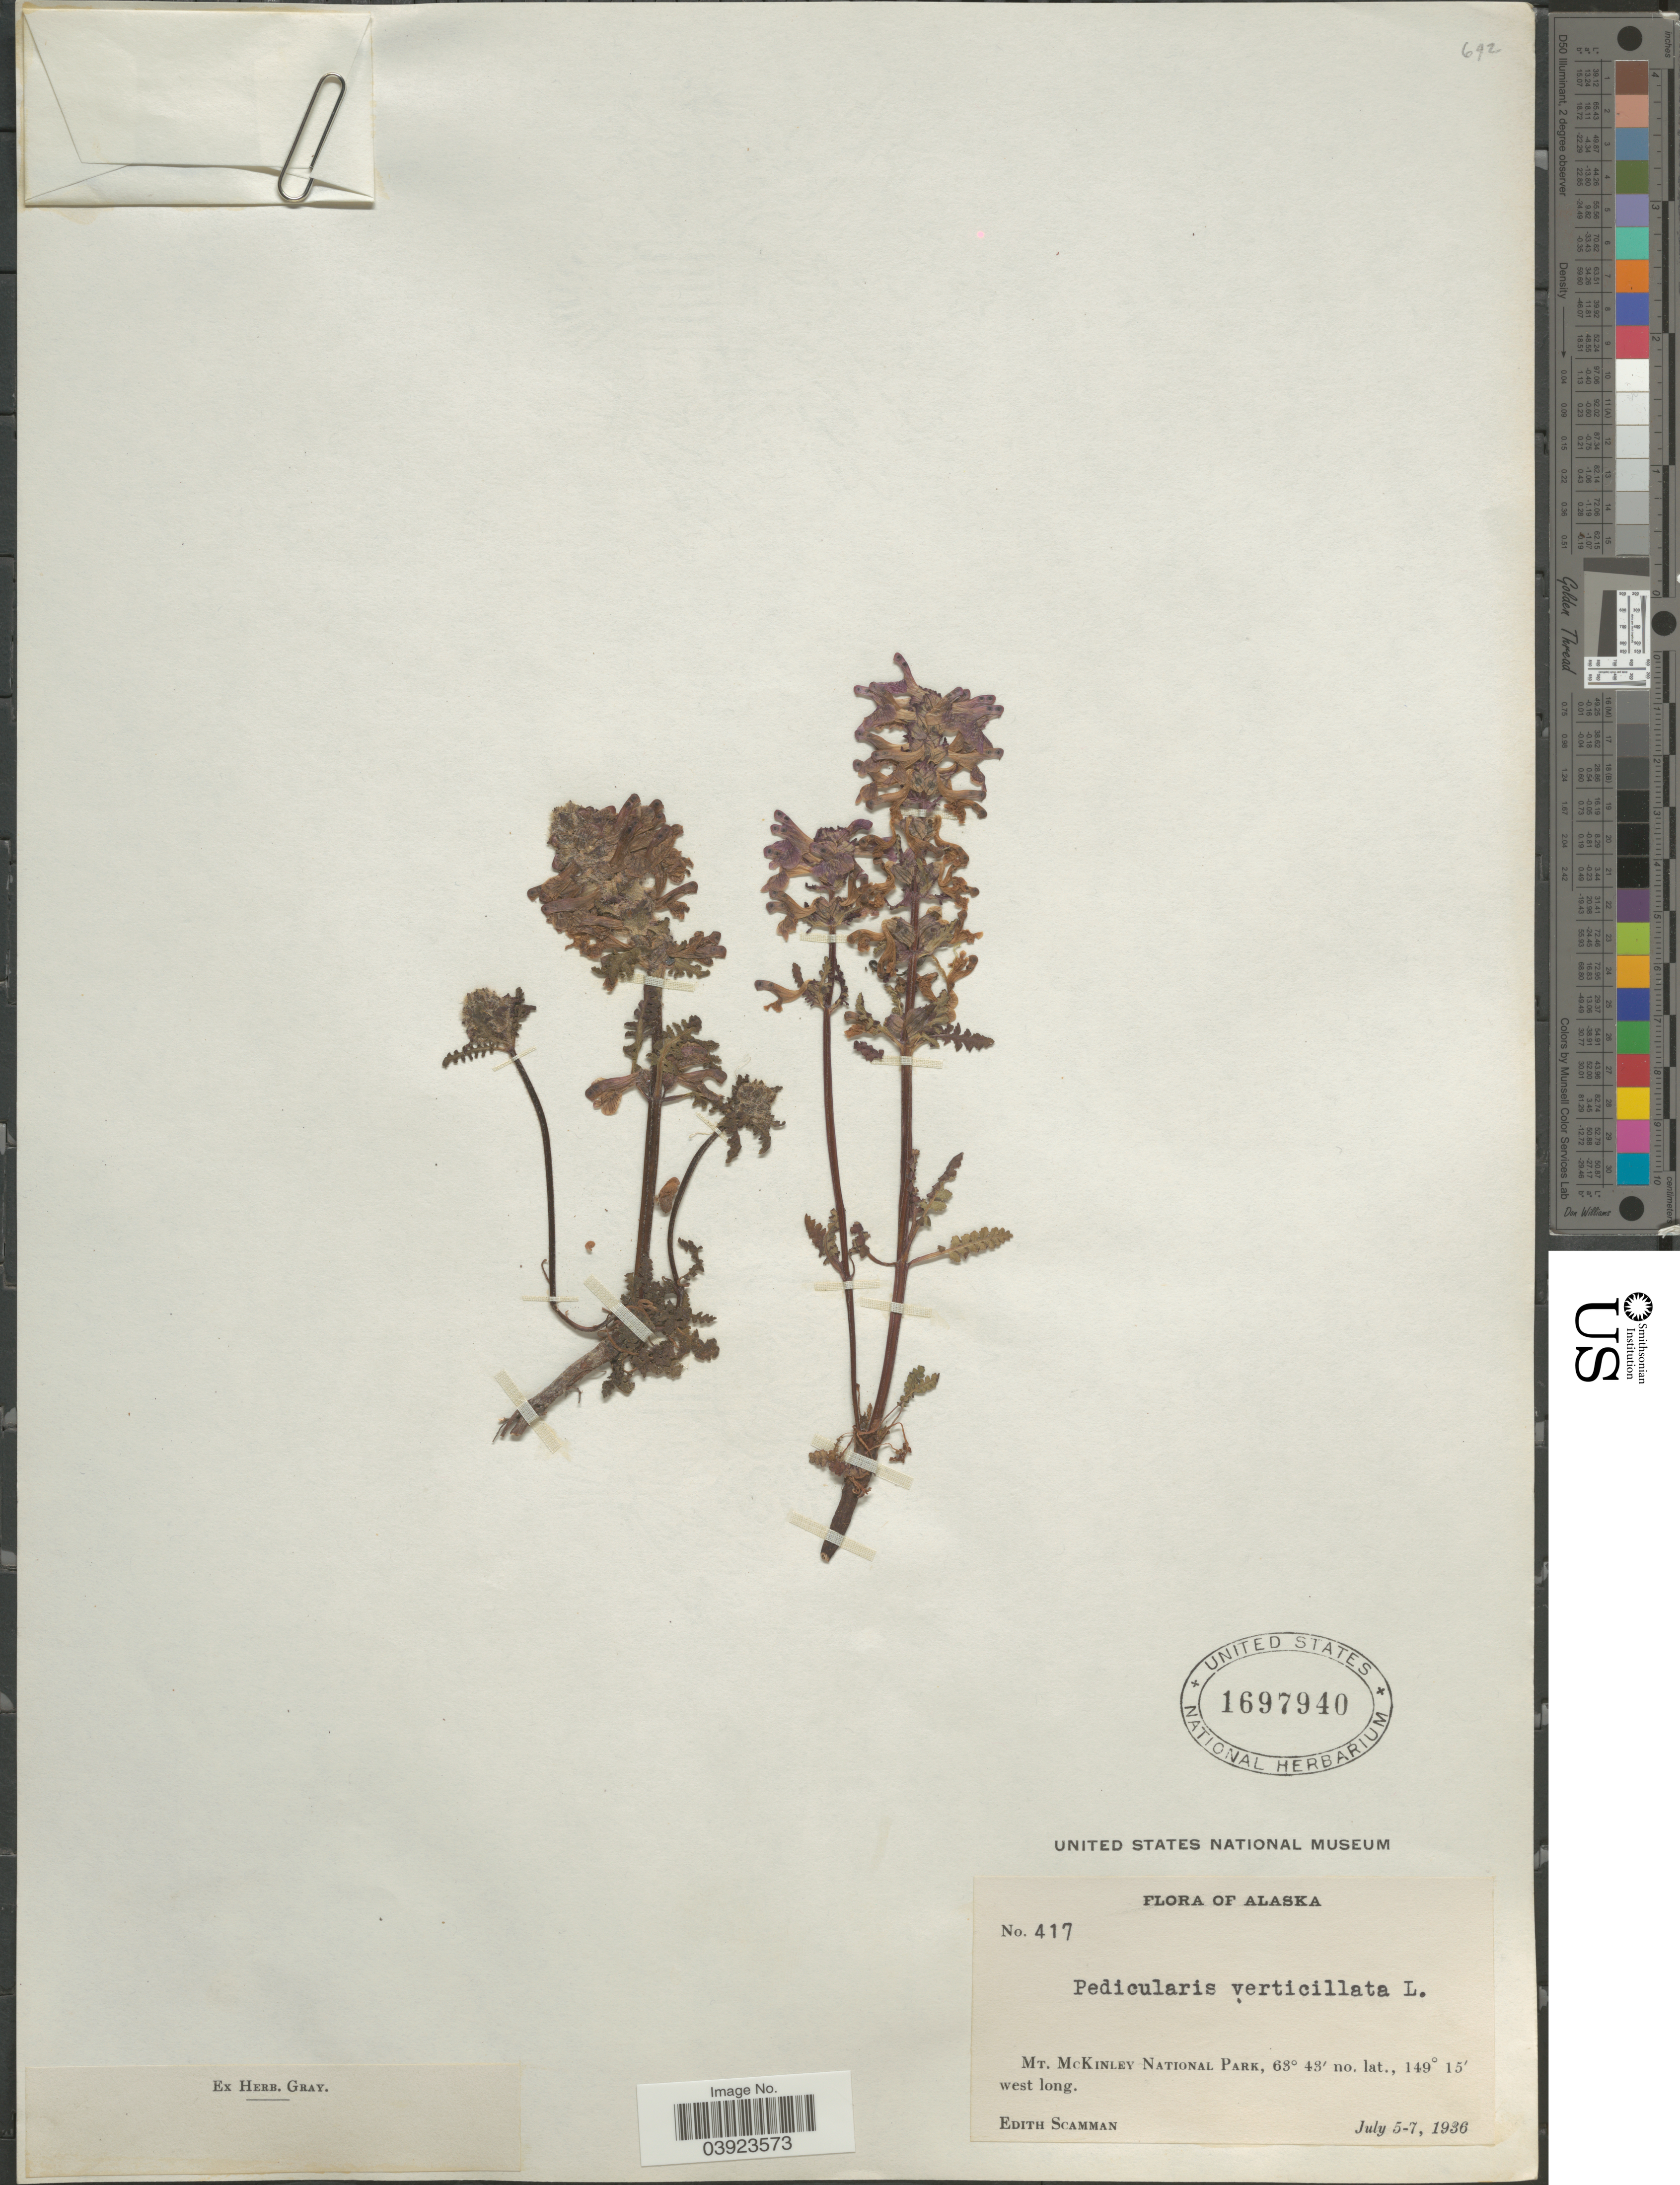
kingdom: Plantae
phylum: Tracheophyta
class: Magnoliopsida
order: Lamiales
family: Orobanchaceae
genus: Pedicularis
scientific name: Pedicularis verticillata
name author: L.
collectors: E. Scamman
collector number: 417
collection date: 1936-07-05/1936-07-07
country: United States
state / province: Alaska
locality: Mt. McKinley National Park.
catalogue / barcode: US 1697940